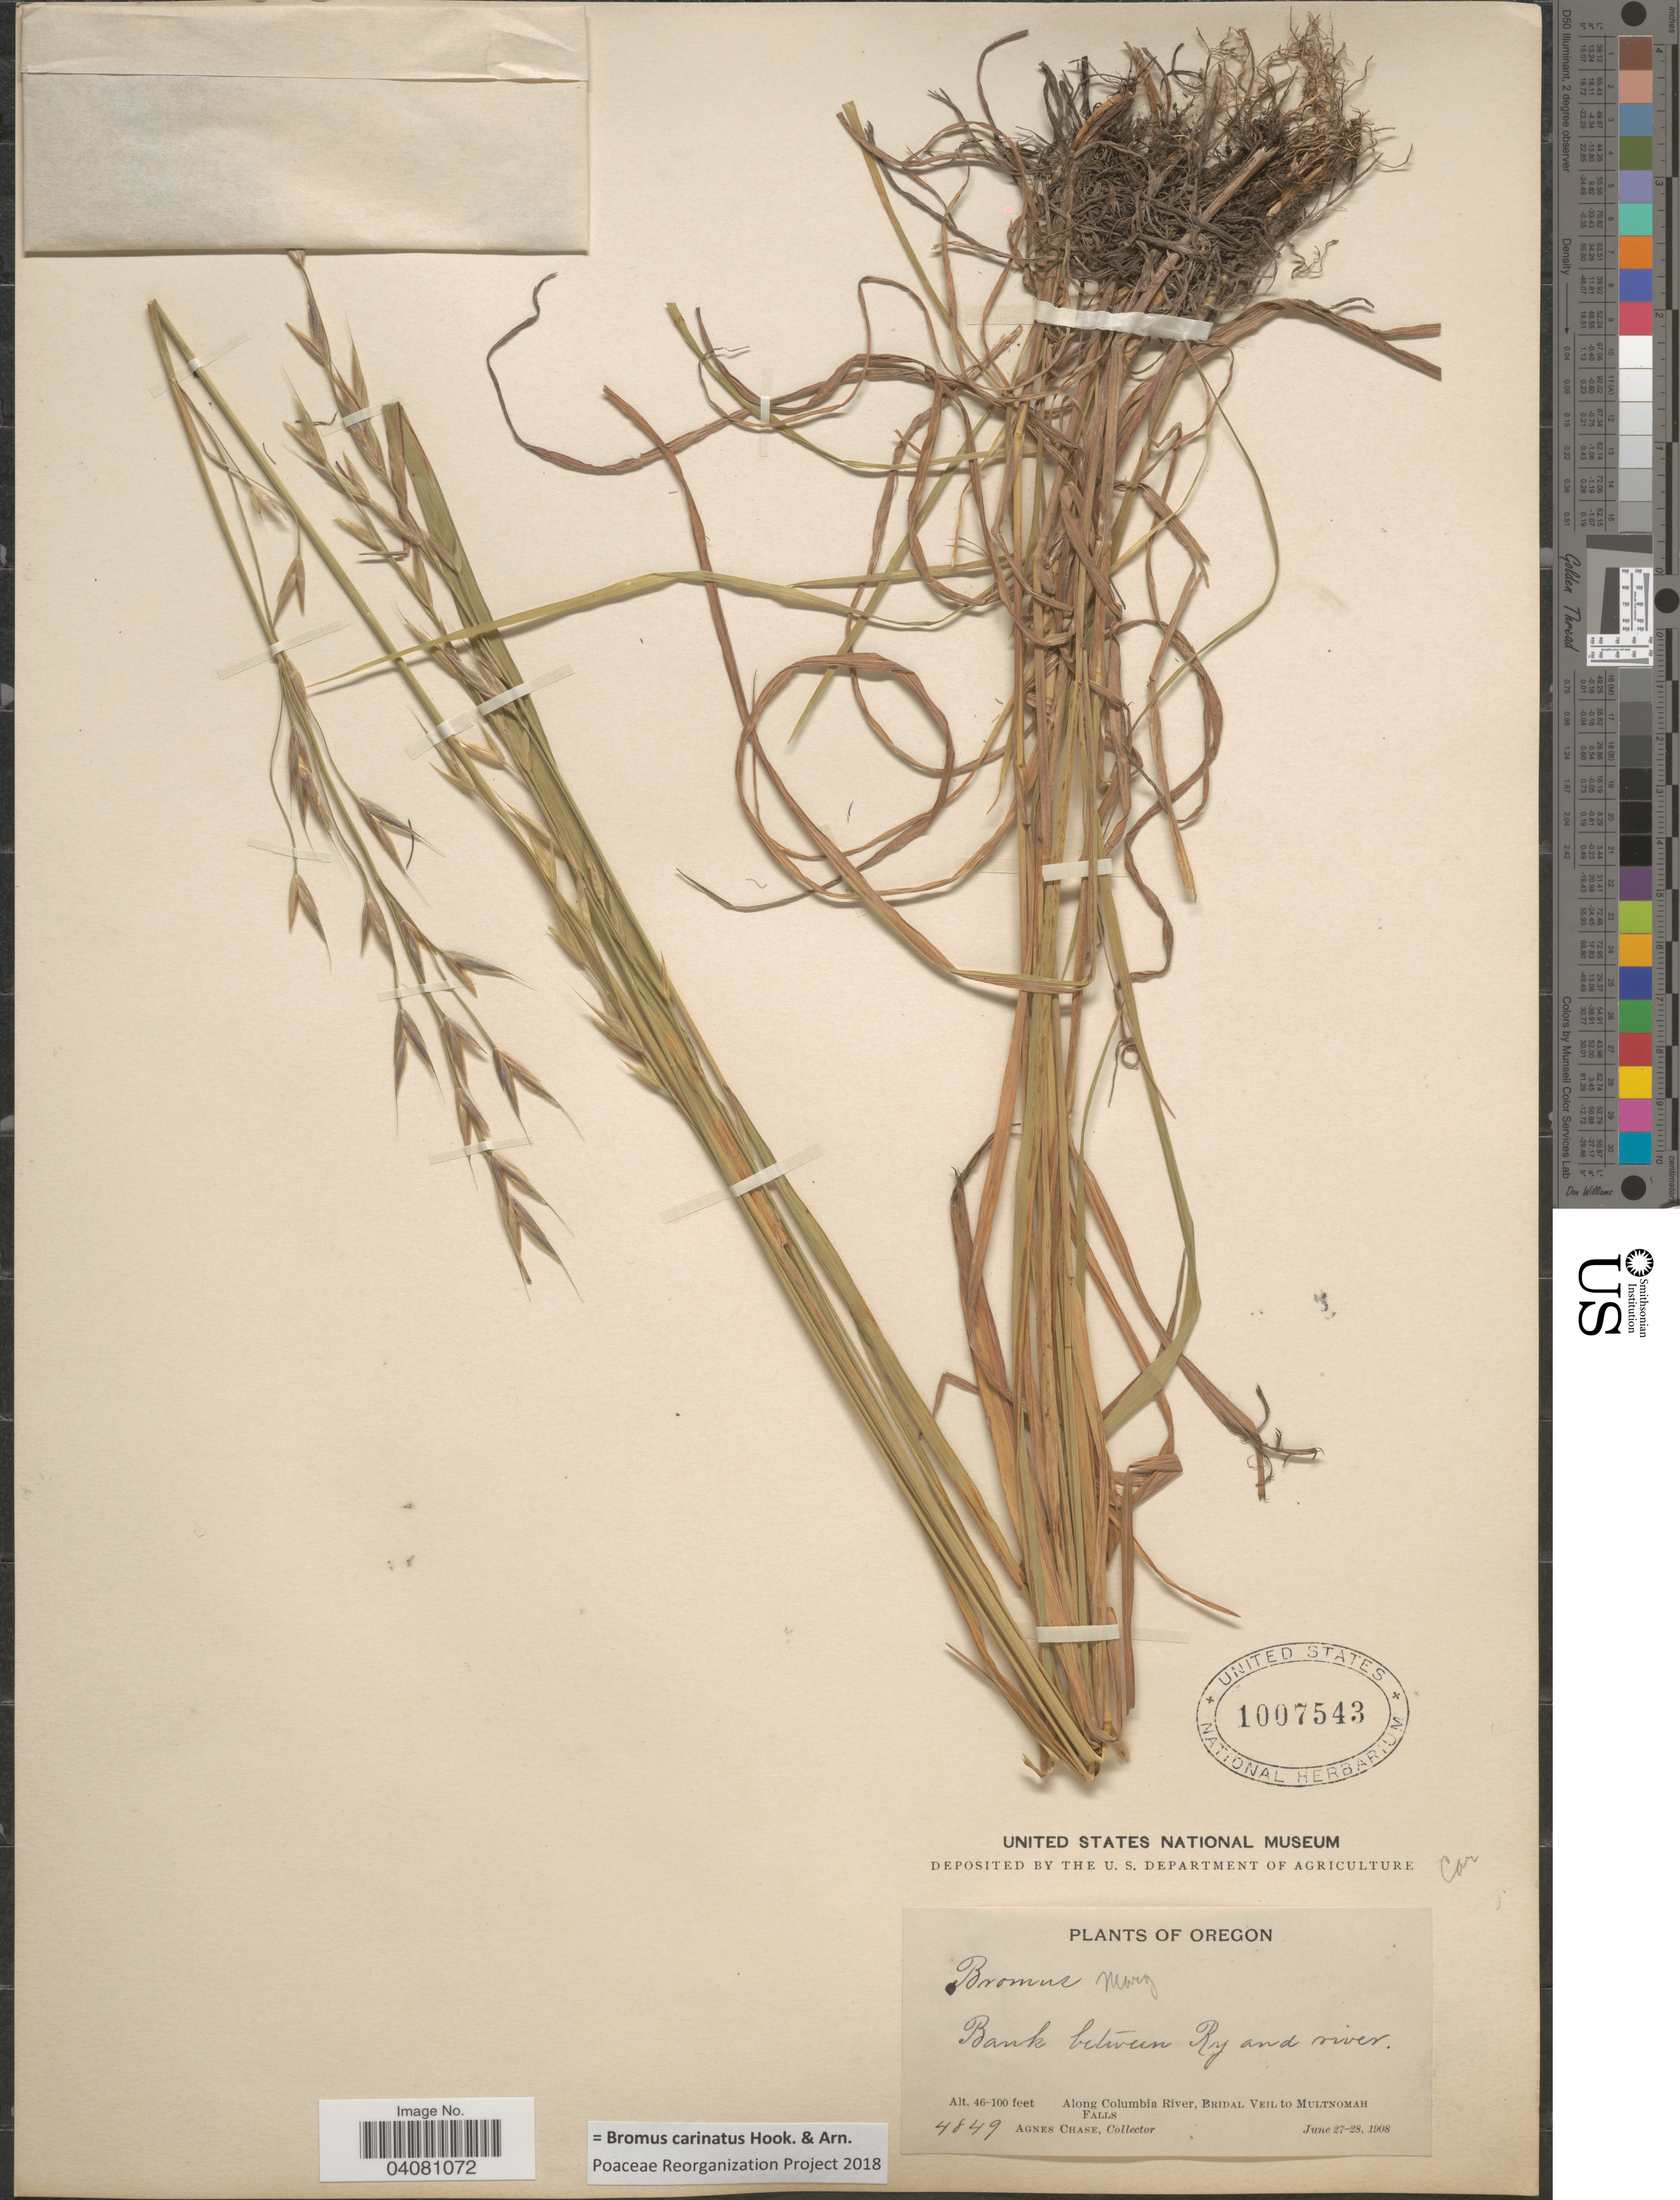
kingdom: Plantae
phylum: Tracheophyta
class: Liliopsida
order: Poales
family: Poaceae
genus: Bromus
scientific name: Bromus carinatus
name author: Hook. & Arn.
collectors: A. Chase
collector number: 4849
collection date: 1908-06-27/1908-06-28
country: United States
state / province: Oregon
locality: Bank between Ry and river. Along Columbia River, Bridal Veil to Multnomah Falls.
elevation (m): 14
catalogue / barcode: US 1007543